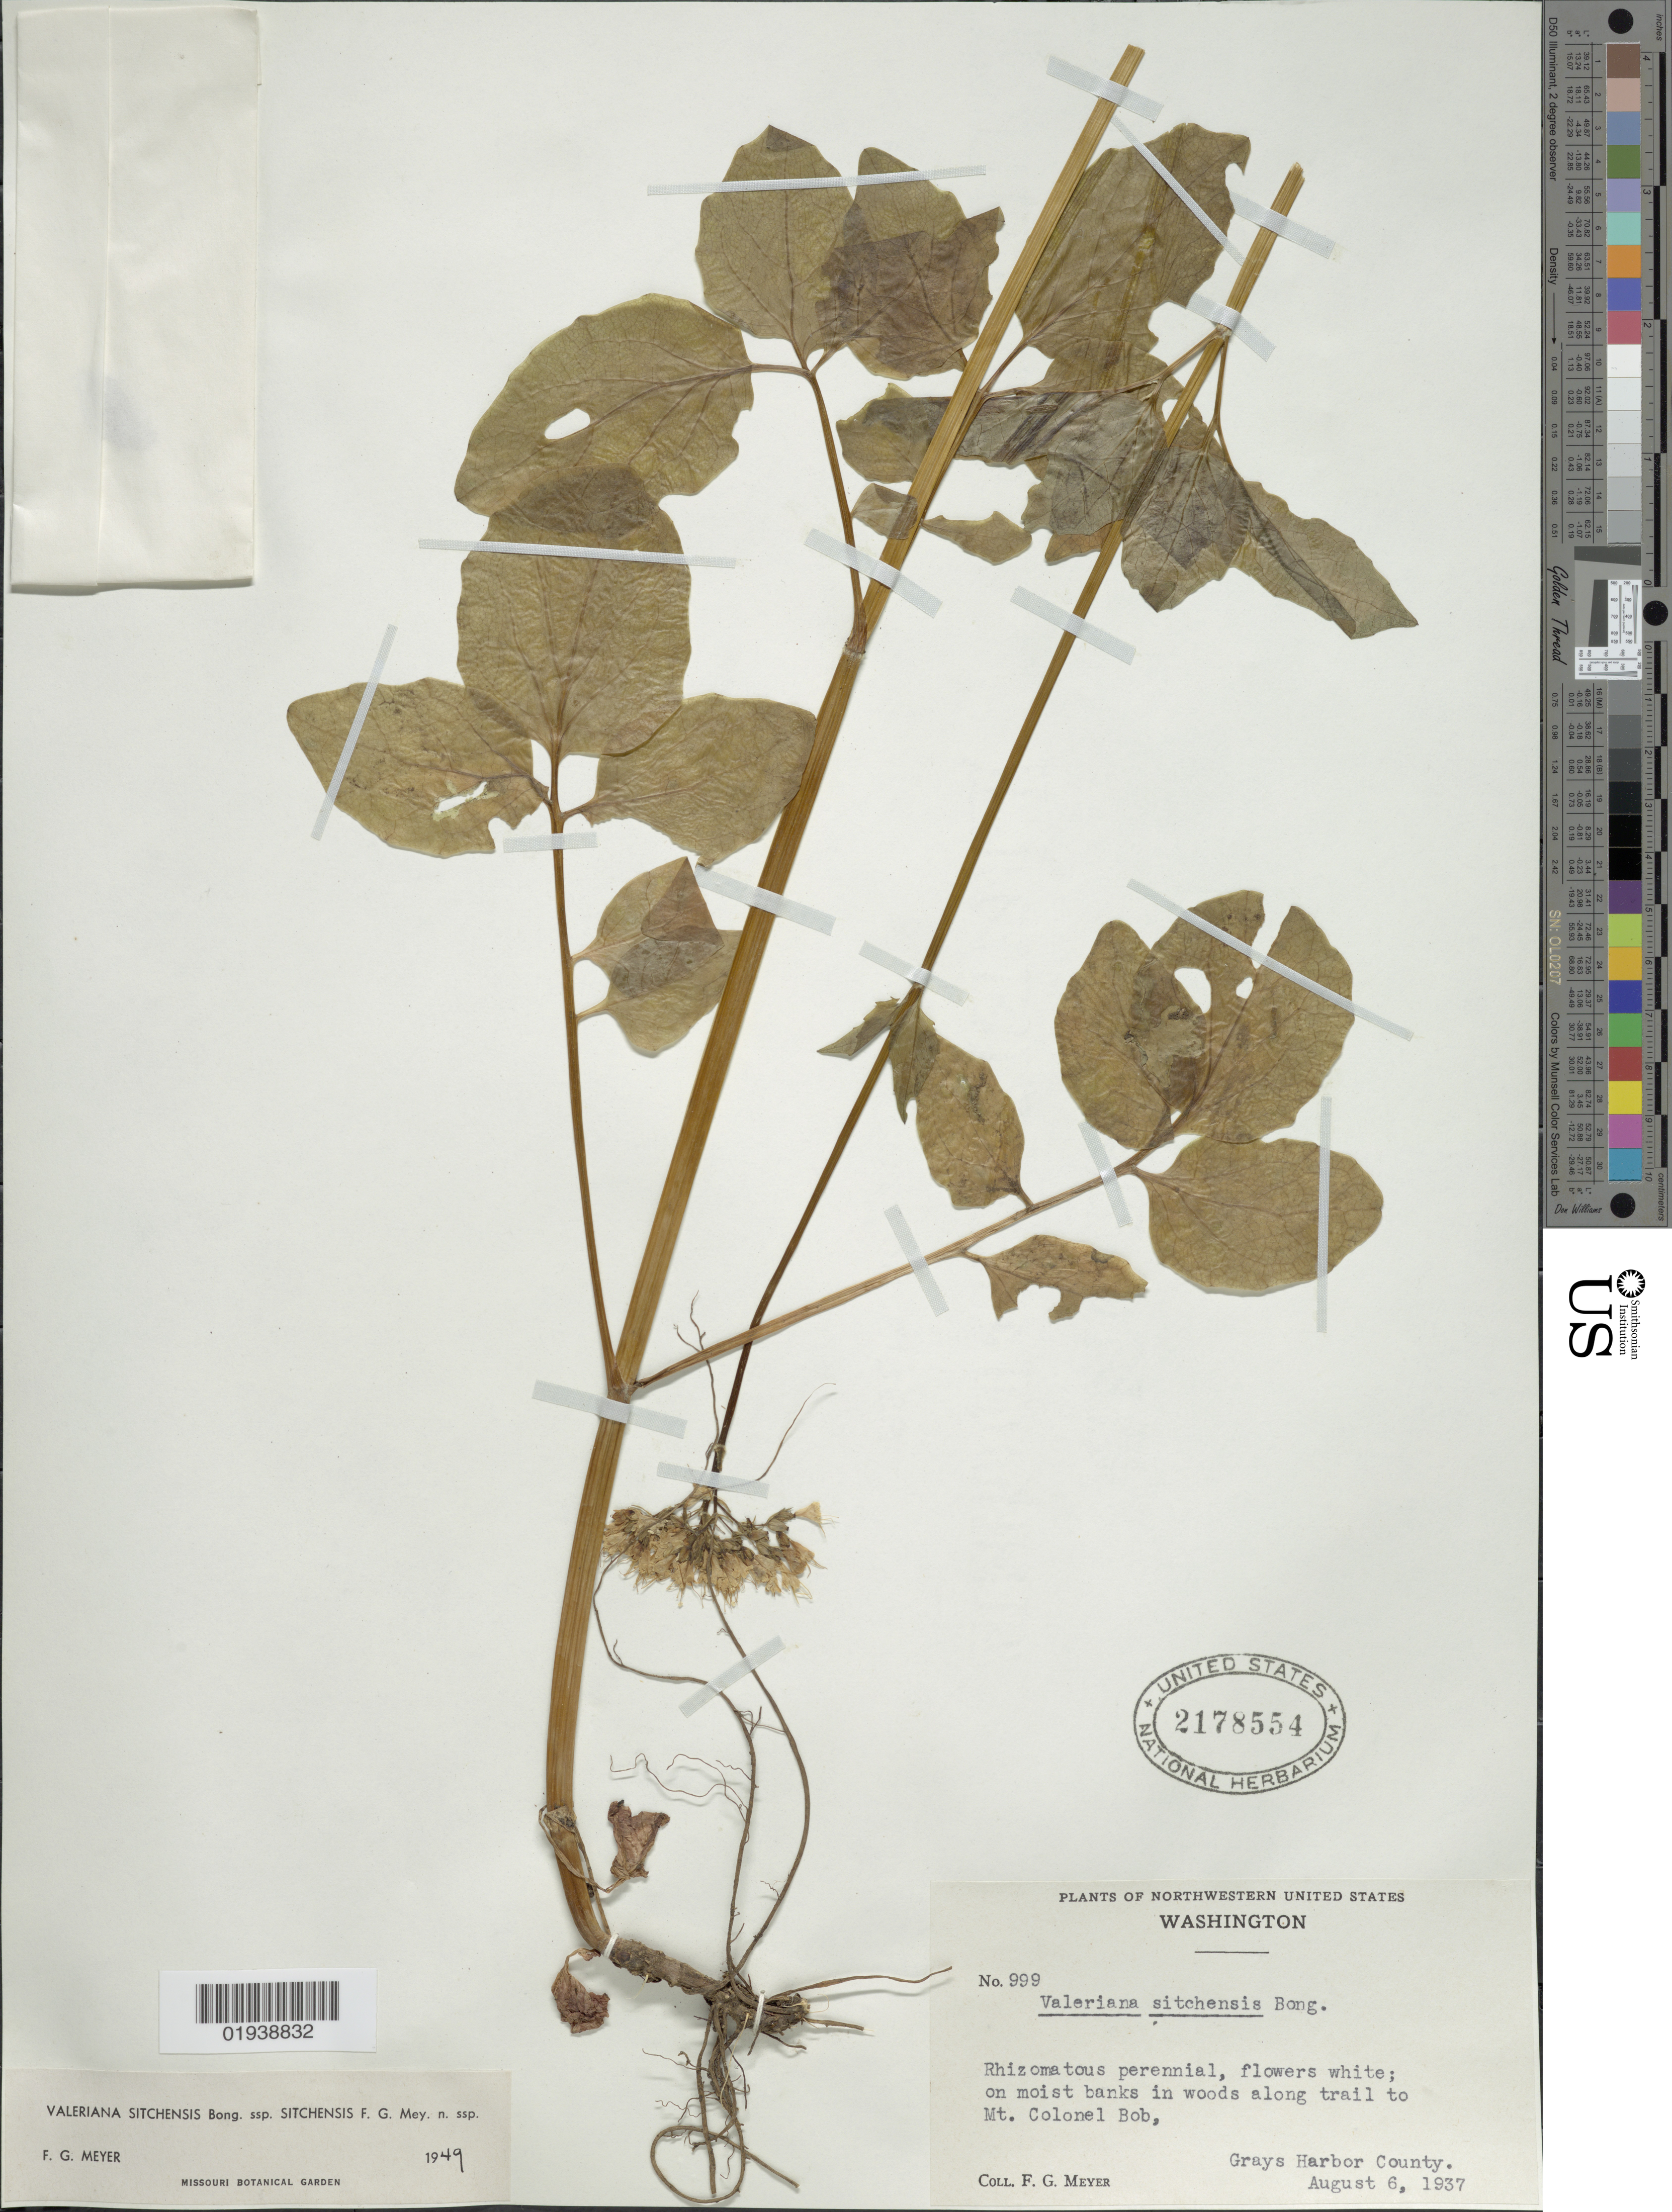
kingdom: Plantae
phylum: Tracheophyta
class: Magnoliopsida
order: Dipsacales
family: Caprifoliaceae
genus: Valeriana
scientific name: Valeriana sitchensis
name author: Bong.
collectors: F. G. Meyer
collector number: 999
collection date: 1937-08-06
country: United States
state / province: Washington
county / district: Grays Harbor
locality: Northwestern United States. On moist banks in woods along trail to Mt. Colonel Bob, Grays Harbor County.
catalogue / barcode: US 2178554